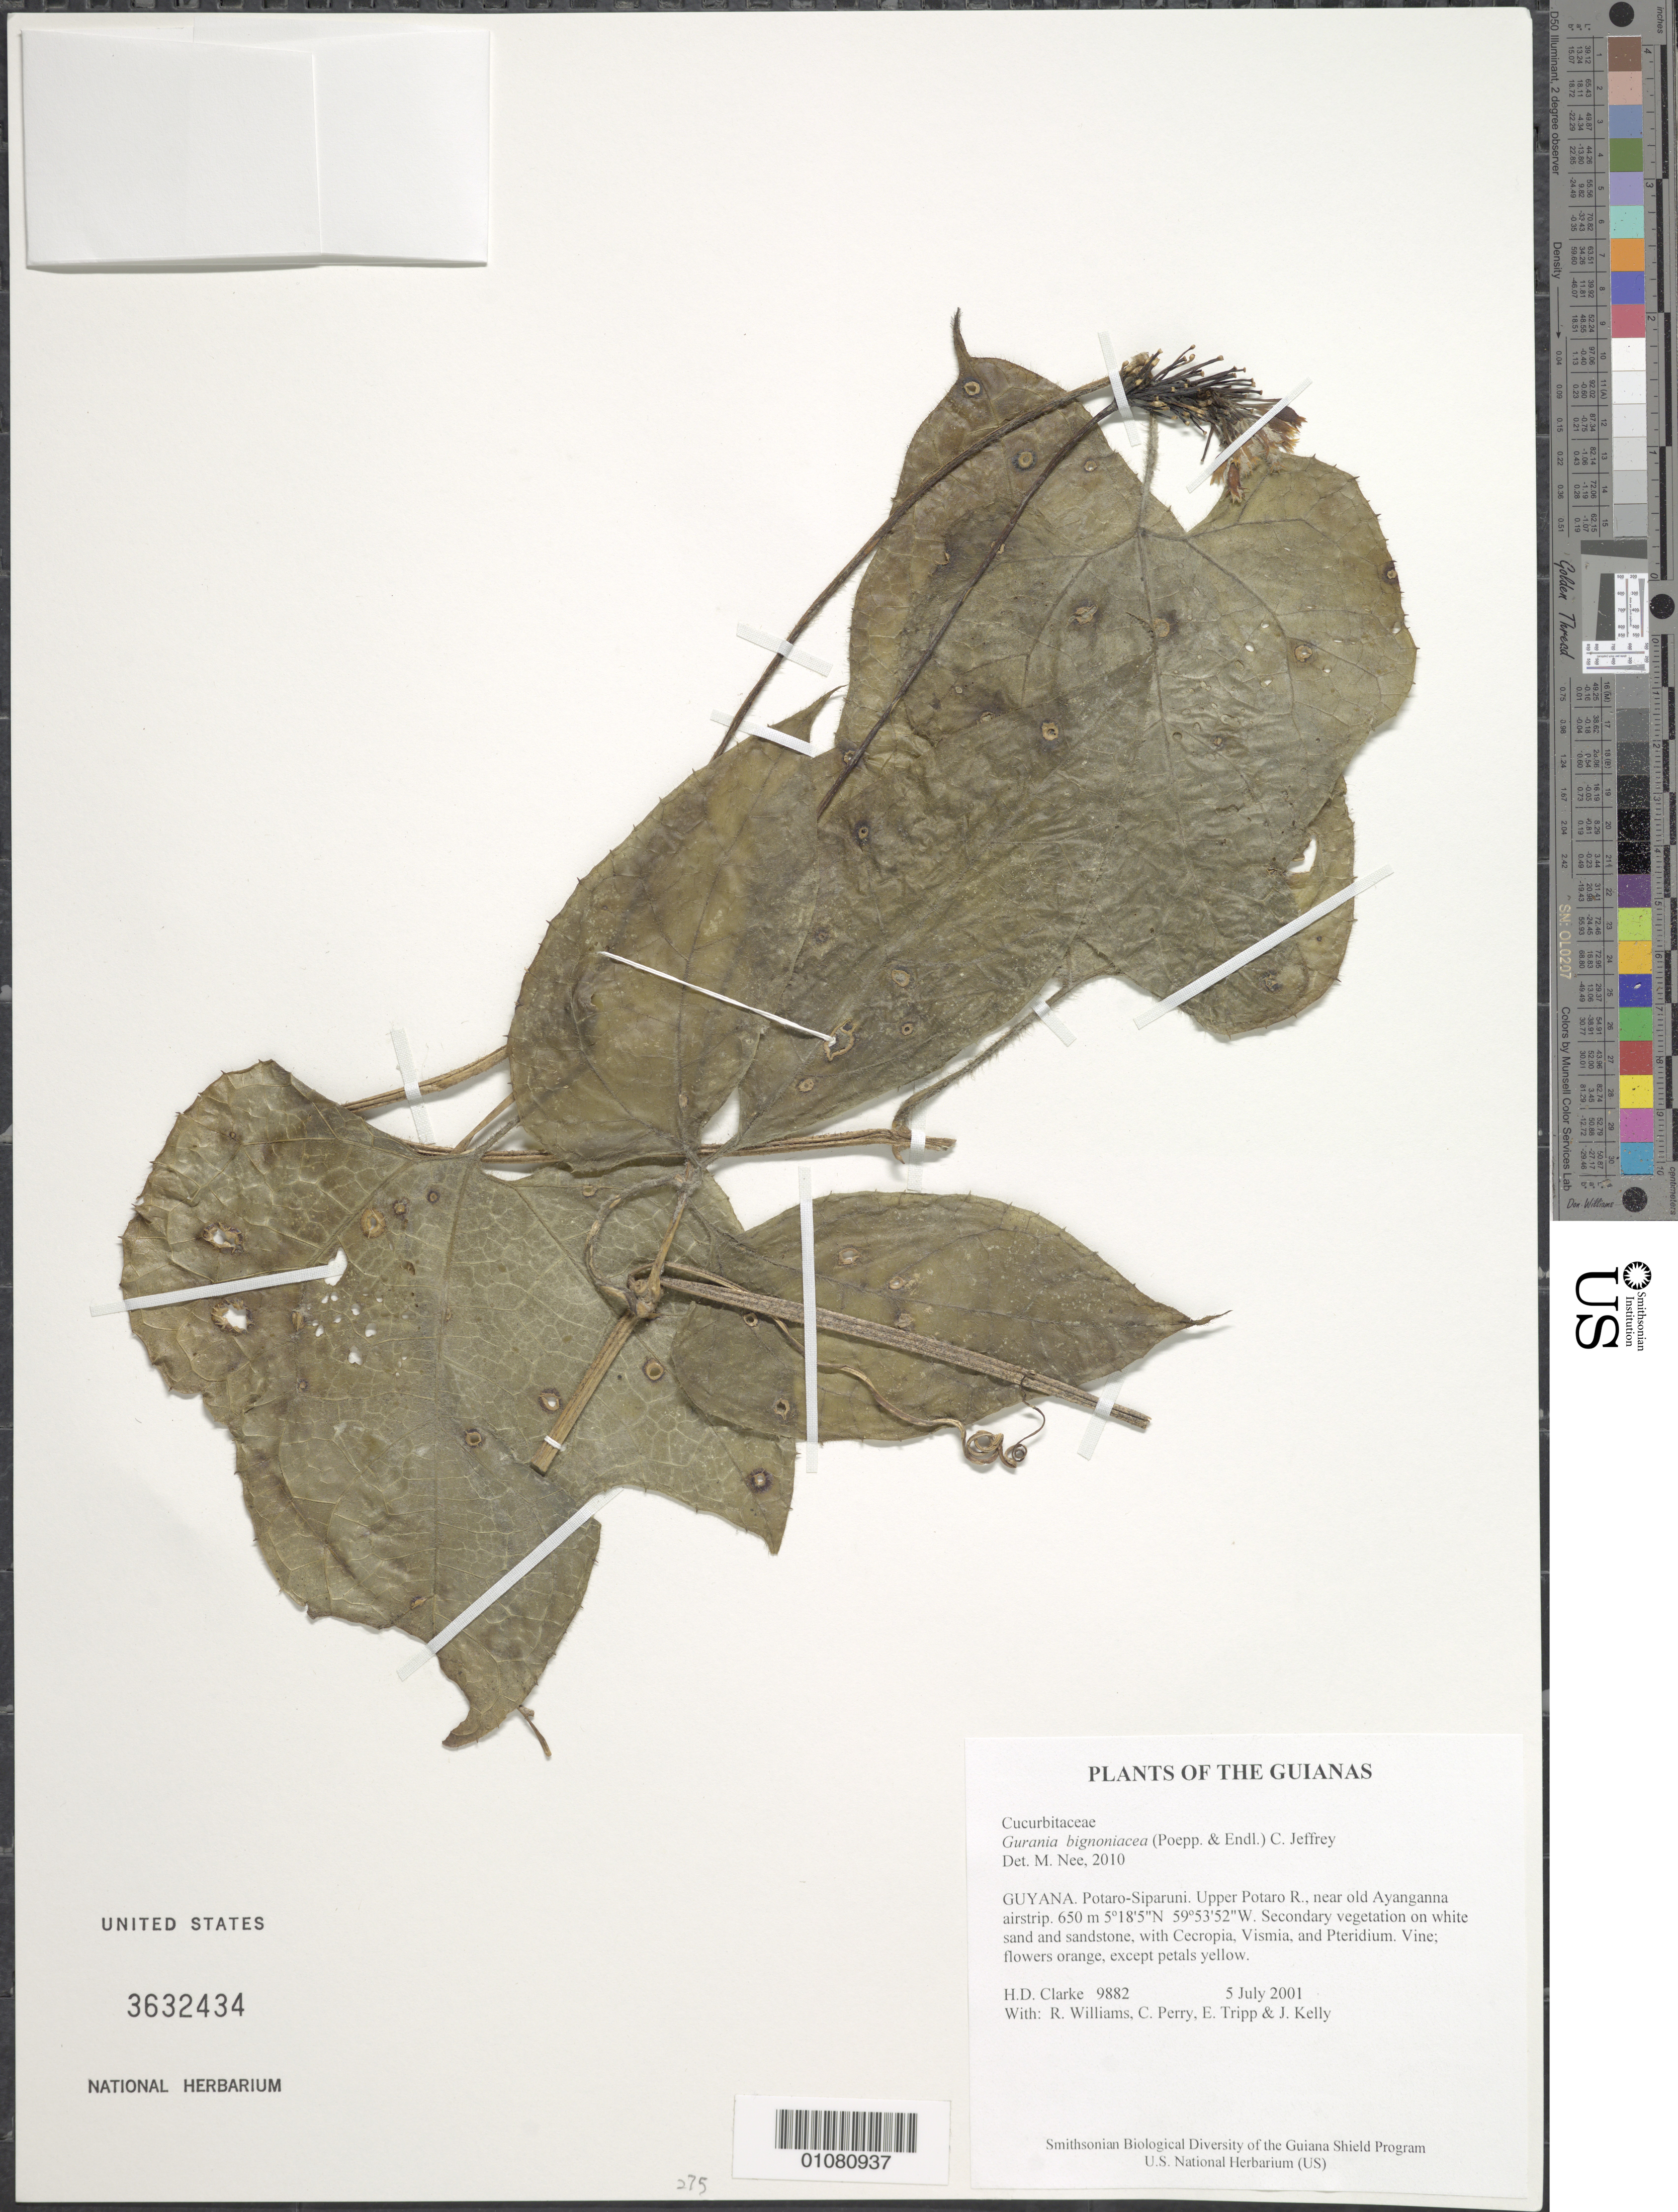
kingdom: Plantae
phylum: Tracheophyta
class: Magnoliopsida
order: Cucurbitales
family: Cucurbitaceae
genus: Gurania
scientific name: Gurania bignoniacea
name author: (Poepp. & Endl.) C. Jeffrey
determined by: Nee, Michael H.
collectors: H. D. Clarke, R. Williams, C. Perry, E. Tripp & J. Kelly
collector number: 9882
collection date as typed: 5 July 2001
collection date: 2001-07-05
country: Guyana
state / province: Potaro-Siparuni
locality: Upper Potaro R., near old Ayanganna airstrip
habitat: Secondary vegetation on white sand and sandstone, with Cecropia, Vismia, and Pteridium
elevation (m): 650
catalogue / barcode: US 3632434